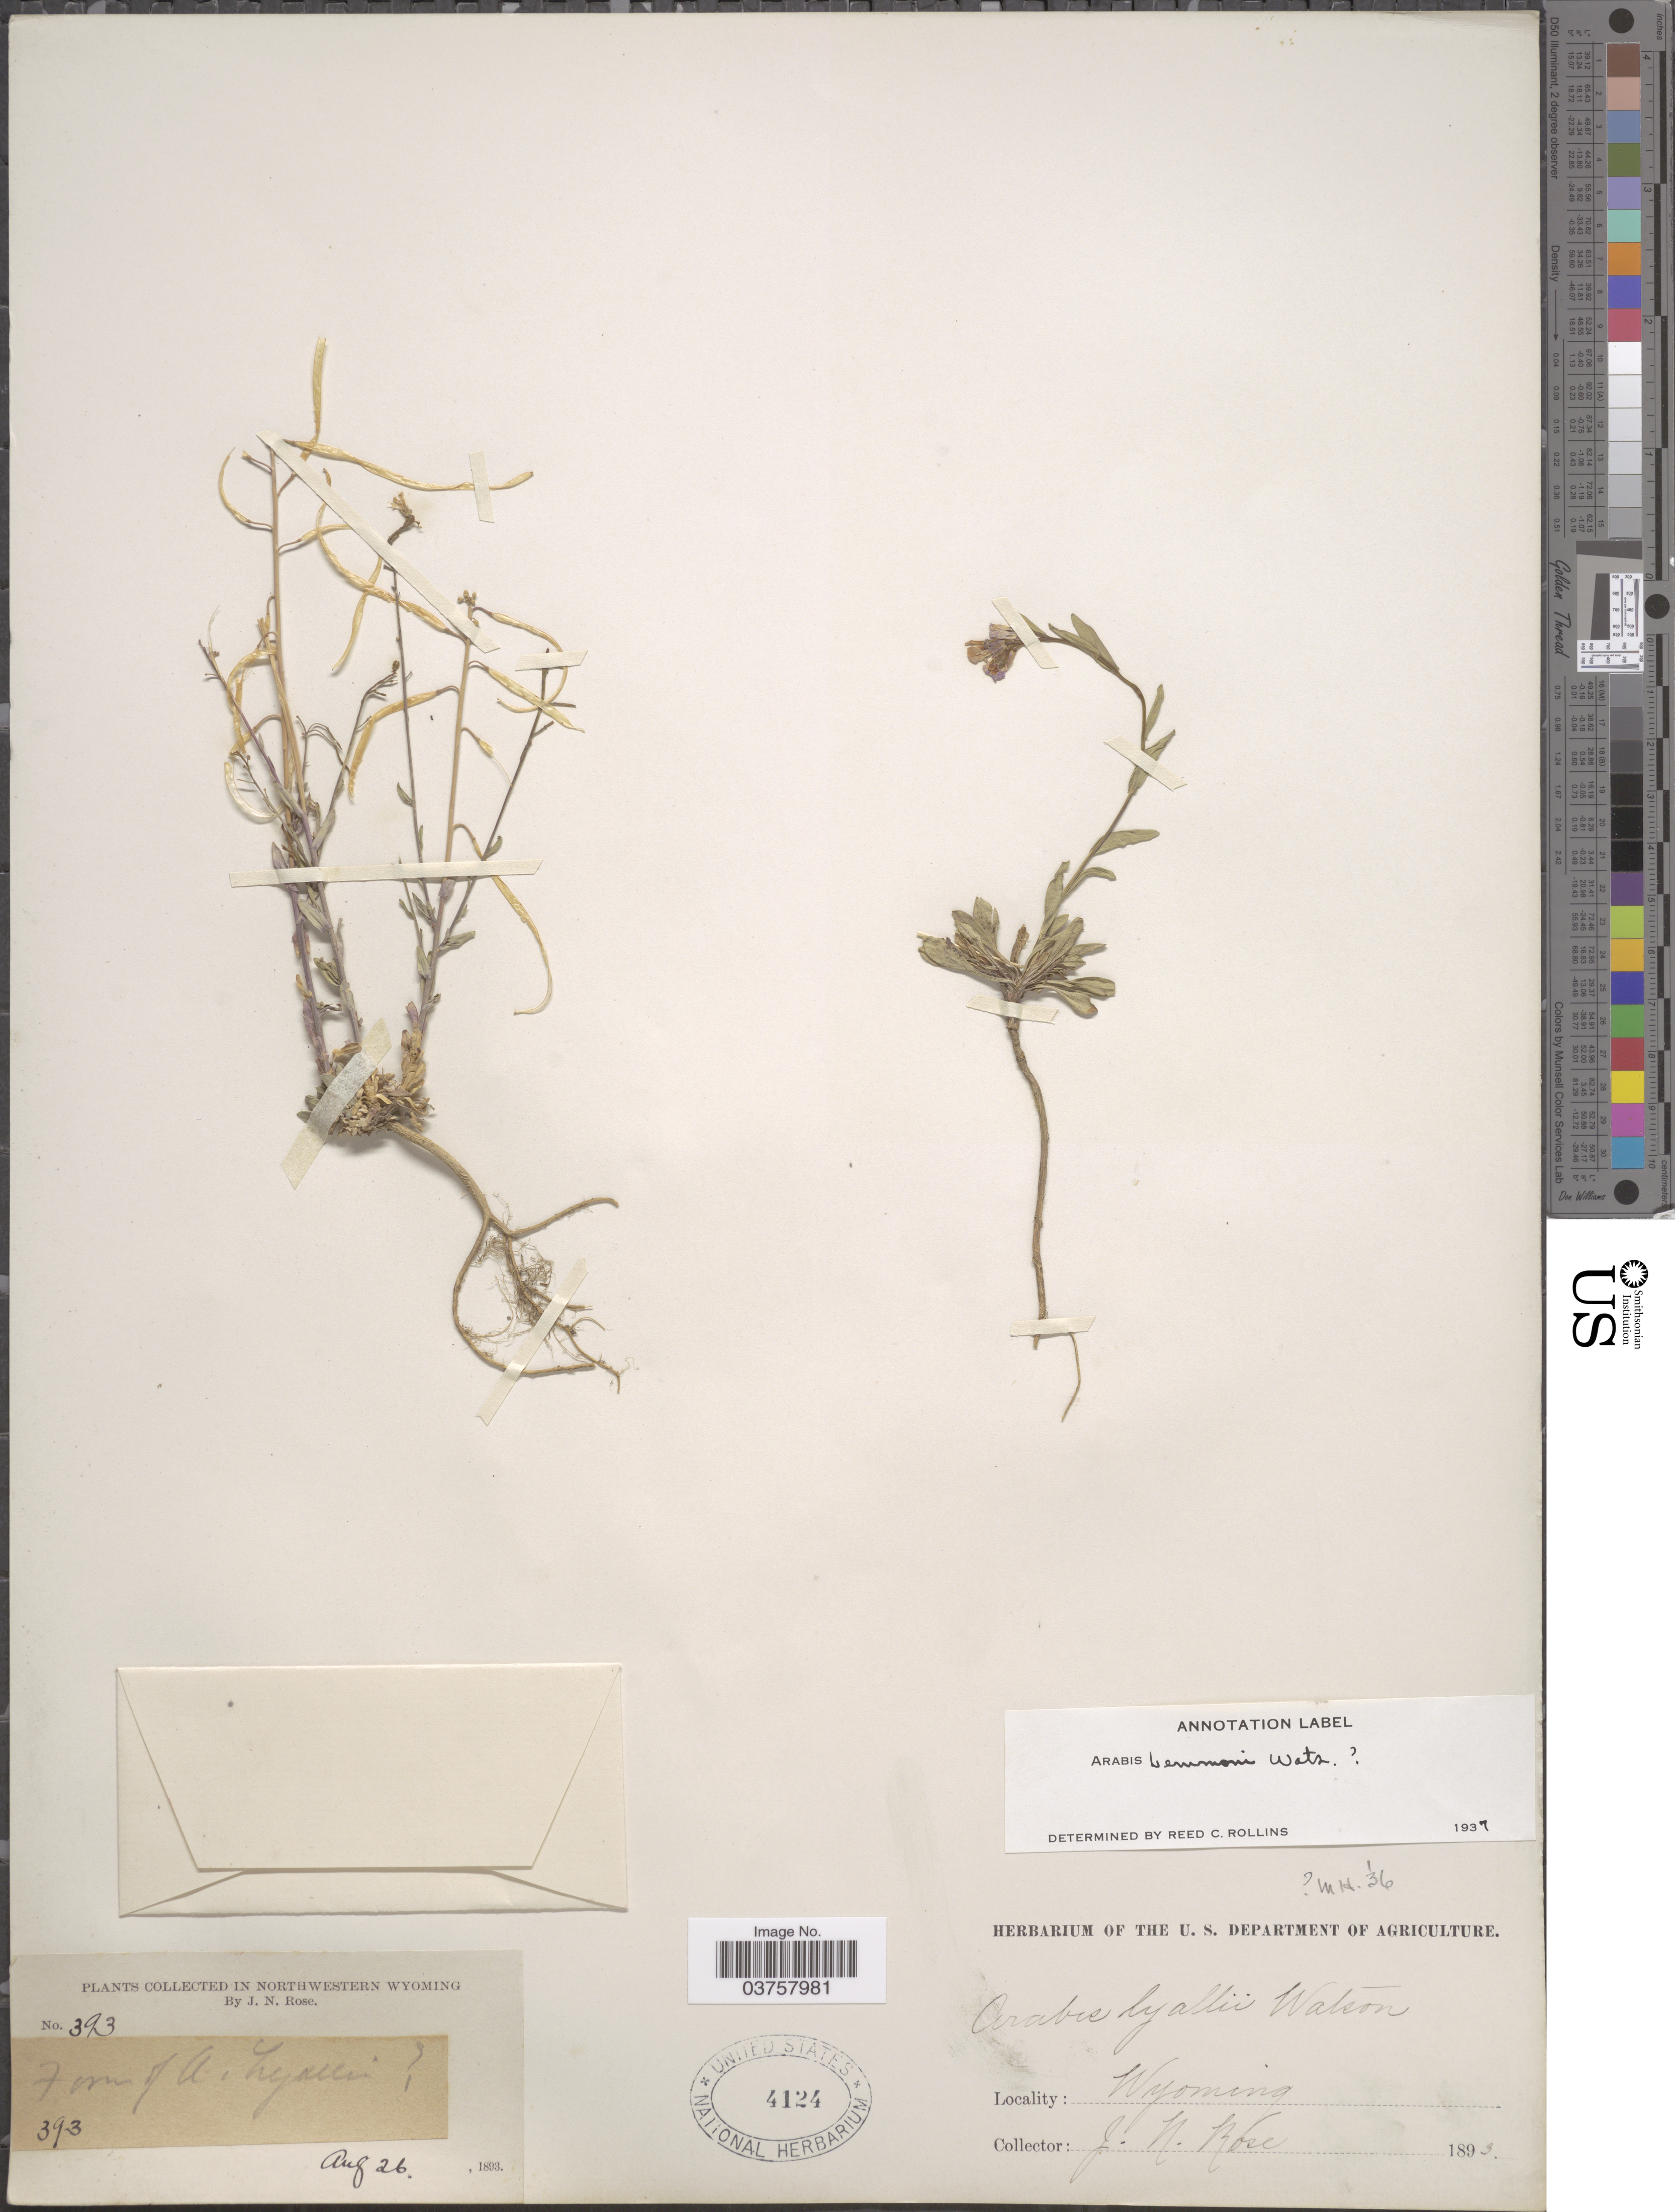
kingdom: Plantae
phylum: Tracheophyta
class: Magnoliopsida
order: Brassicales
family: Brassicaceae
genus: Arabis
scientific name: Arabis lemmonii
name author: S. Watson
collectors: J. N. Rose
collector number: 393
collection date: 1893-08-26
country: United States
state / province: Wyoming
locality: Northwestern Wyoming.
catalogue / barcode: US 4124